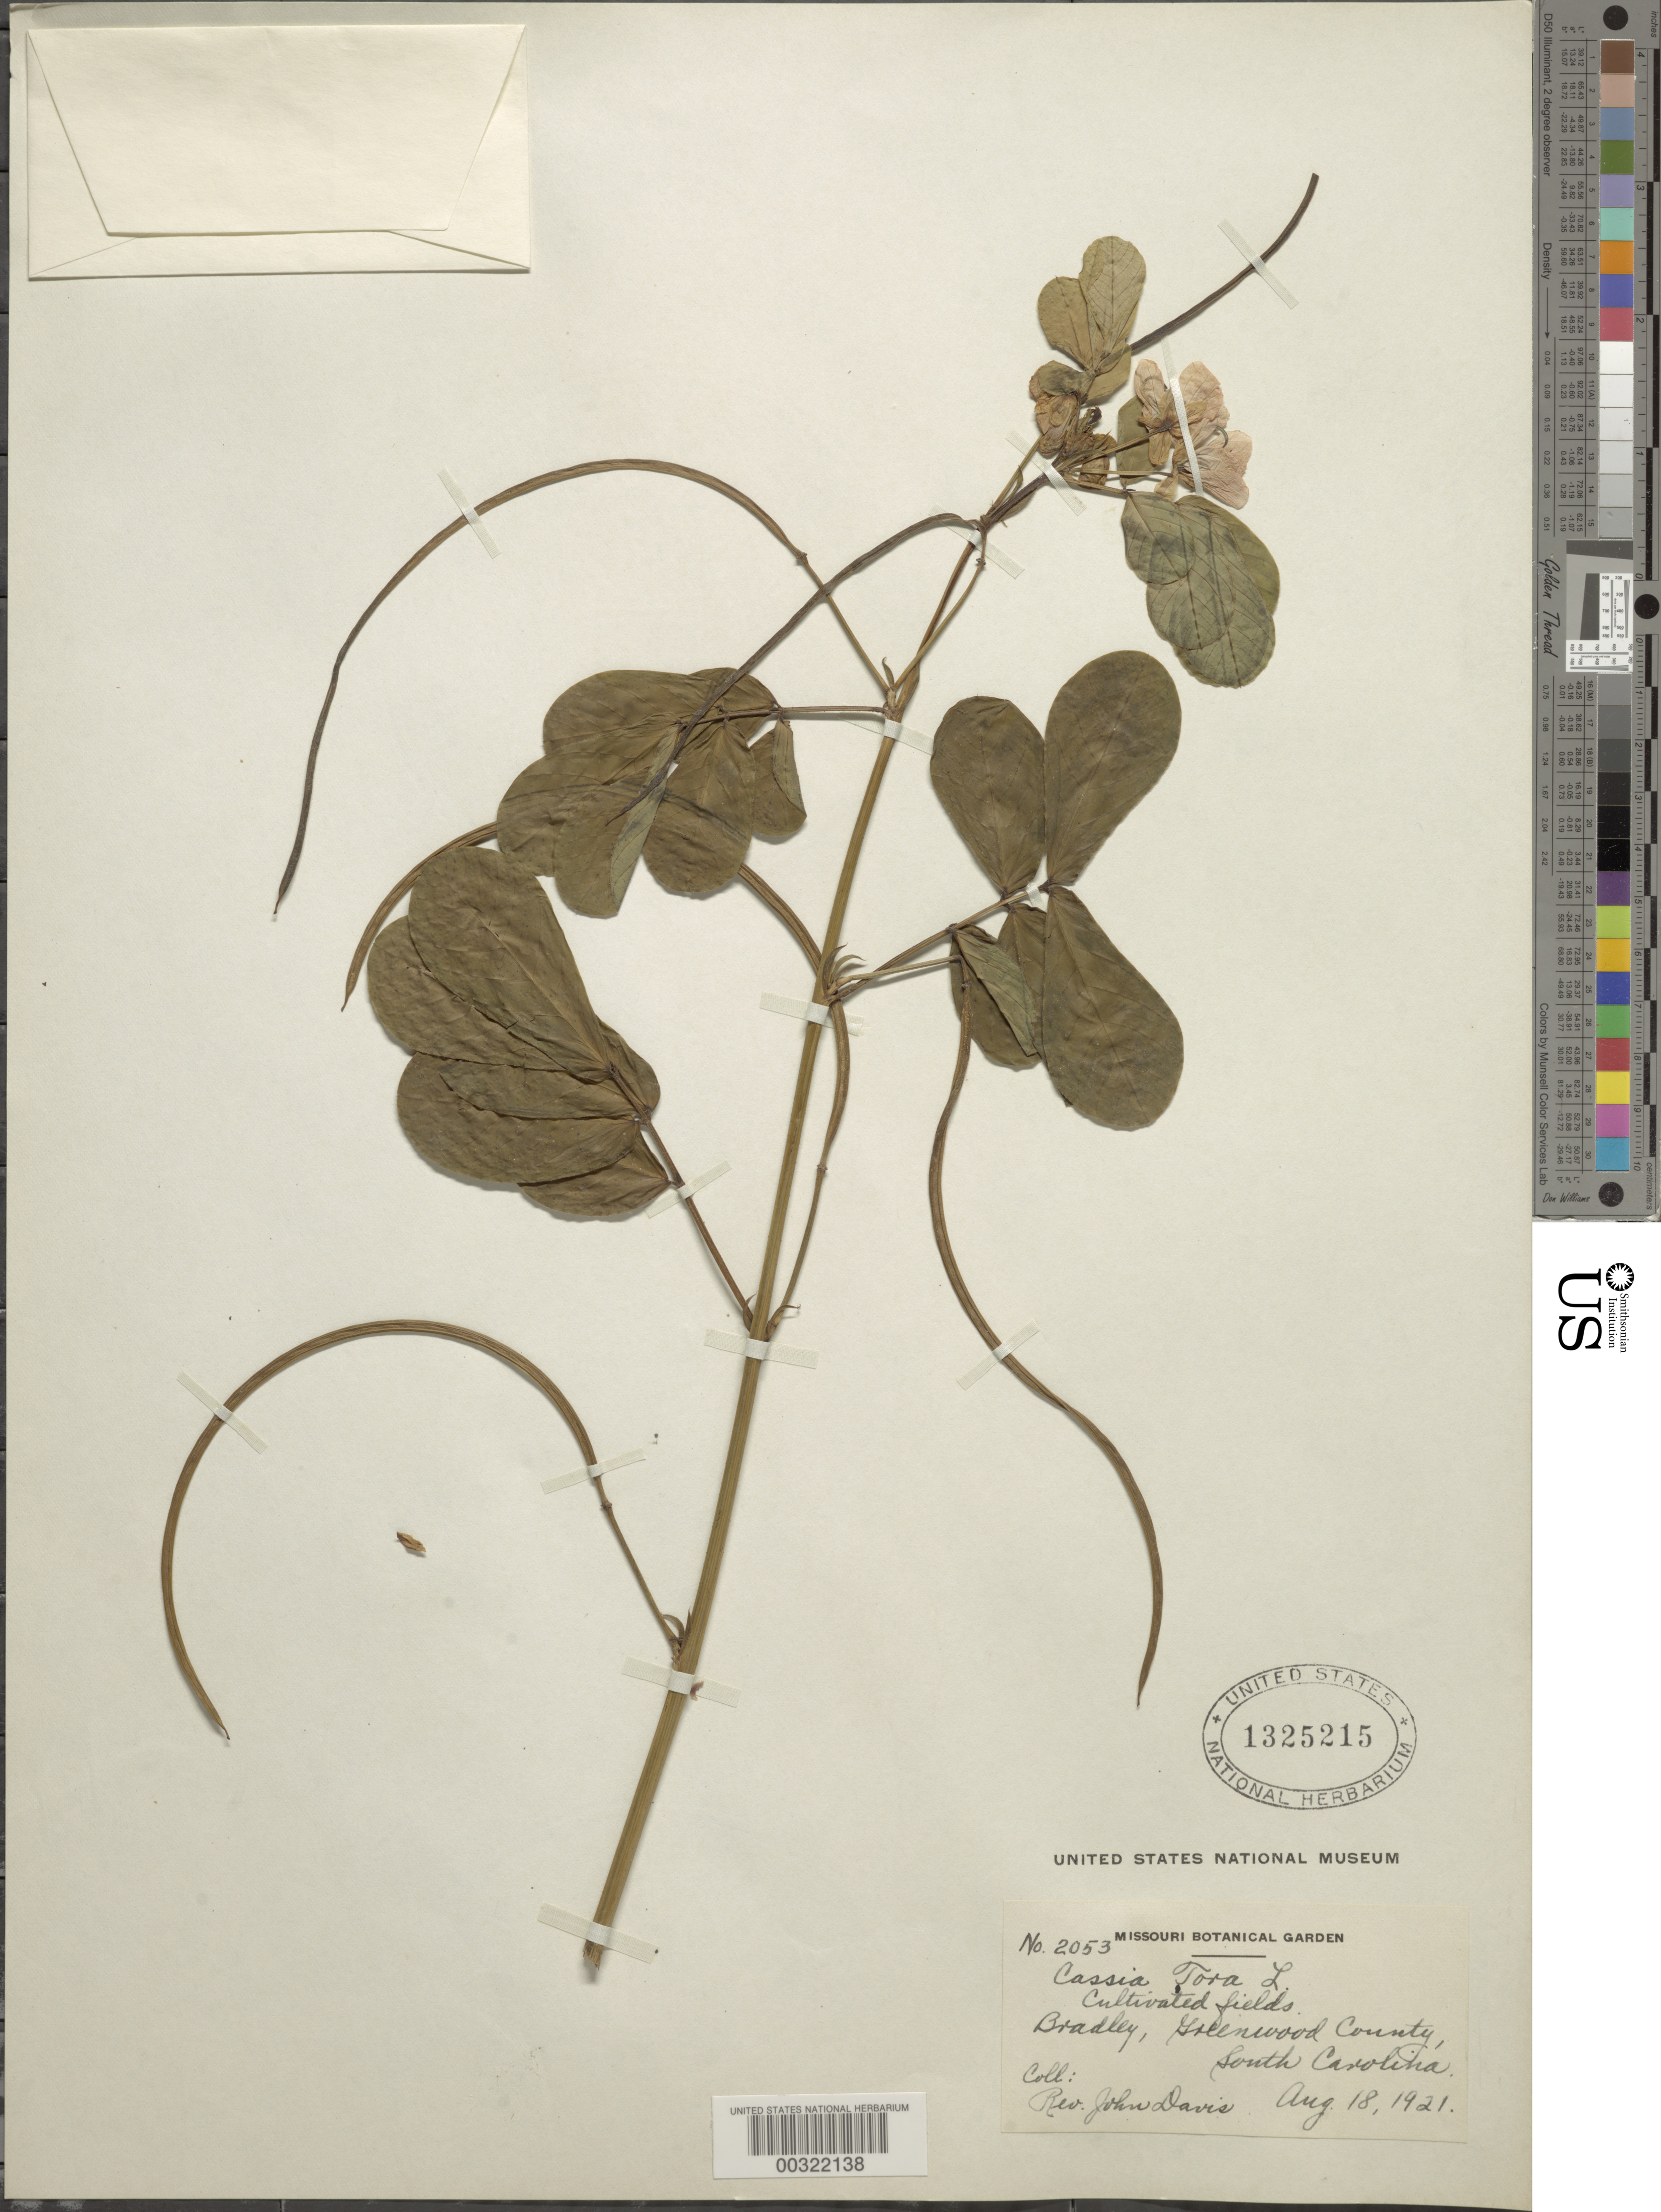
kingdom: Plantae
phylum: Tracheophyta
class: Magnoliopsida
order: Fabales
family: Fabaceae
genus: Senna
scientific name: Senna obtusifolia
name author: (L.) H.S. Irwin & Barneby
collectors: J. Davis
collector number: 2053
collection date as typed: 18 Aug 1921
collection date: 1921-08-18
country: United States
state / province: South Carolina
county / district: Greenwood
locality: Bradley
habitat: Cultivated field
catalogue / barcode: US 1325215